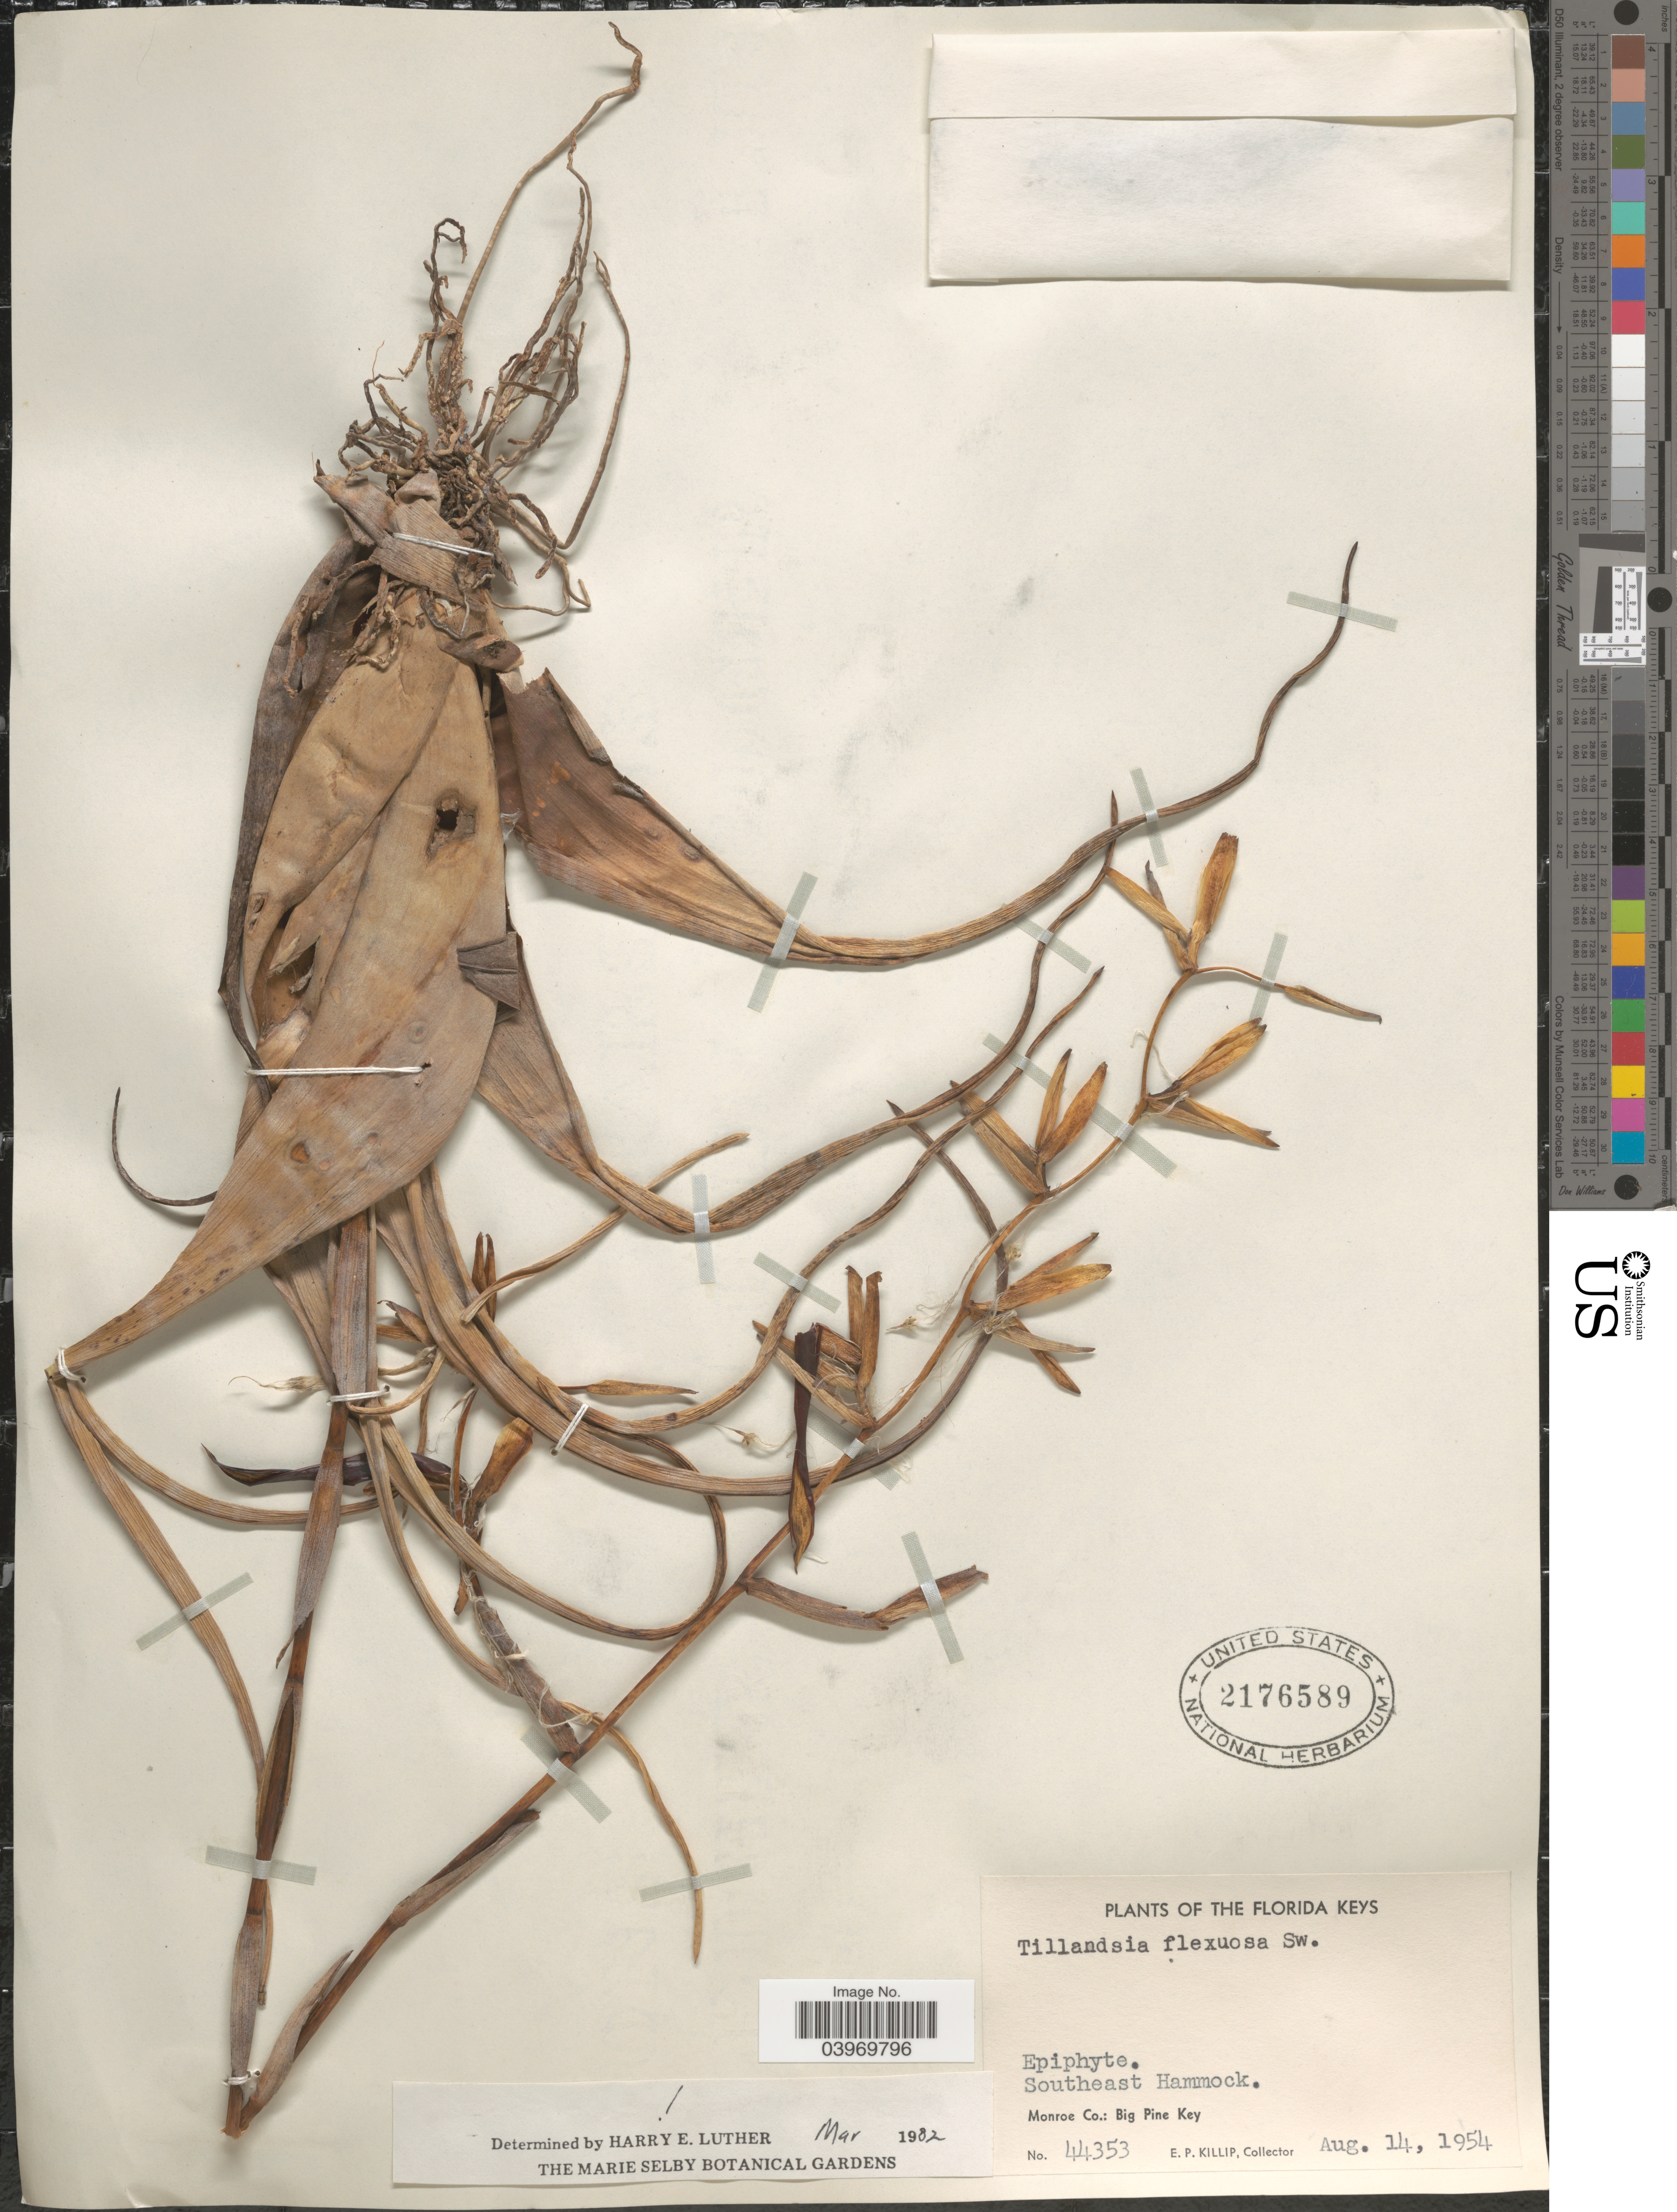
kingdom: Plantae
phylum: Tracheophyta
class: Liliopsida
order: Poales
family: Bromeliaceae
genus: Tillandsia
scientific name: Tillandsia flexuosa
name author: Sw.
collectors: E. P. Killip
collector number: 44353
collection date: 1954-08-14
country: United States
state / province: Florida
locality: The Florida Keys. Southeast Hammock. Monroe Co.: Big Pine Key.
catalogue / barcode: US 2176589